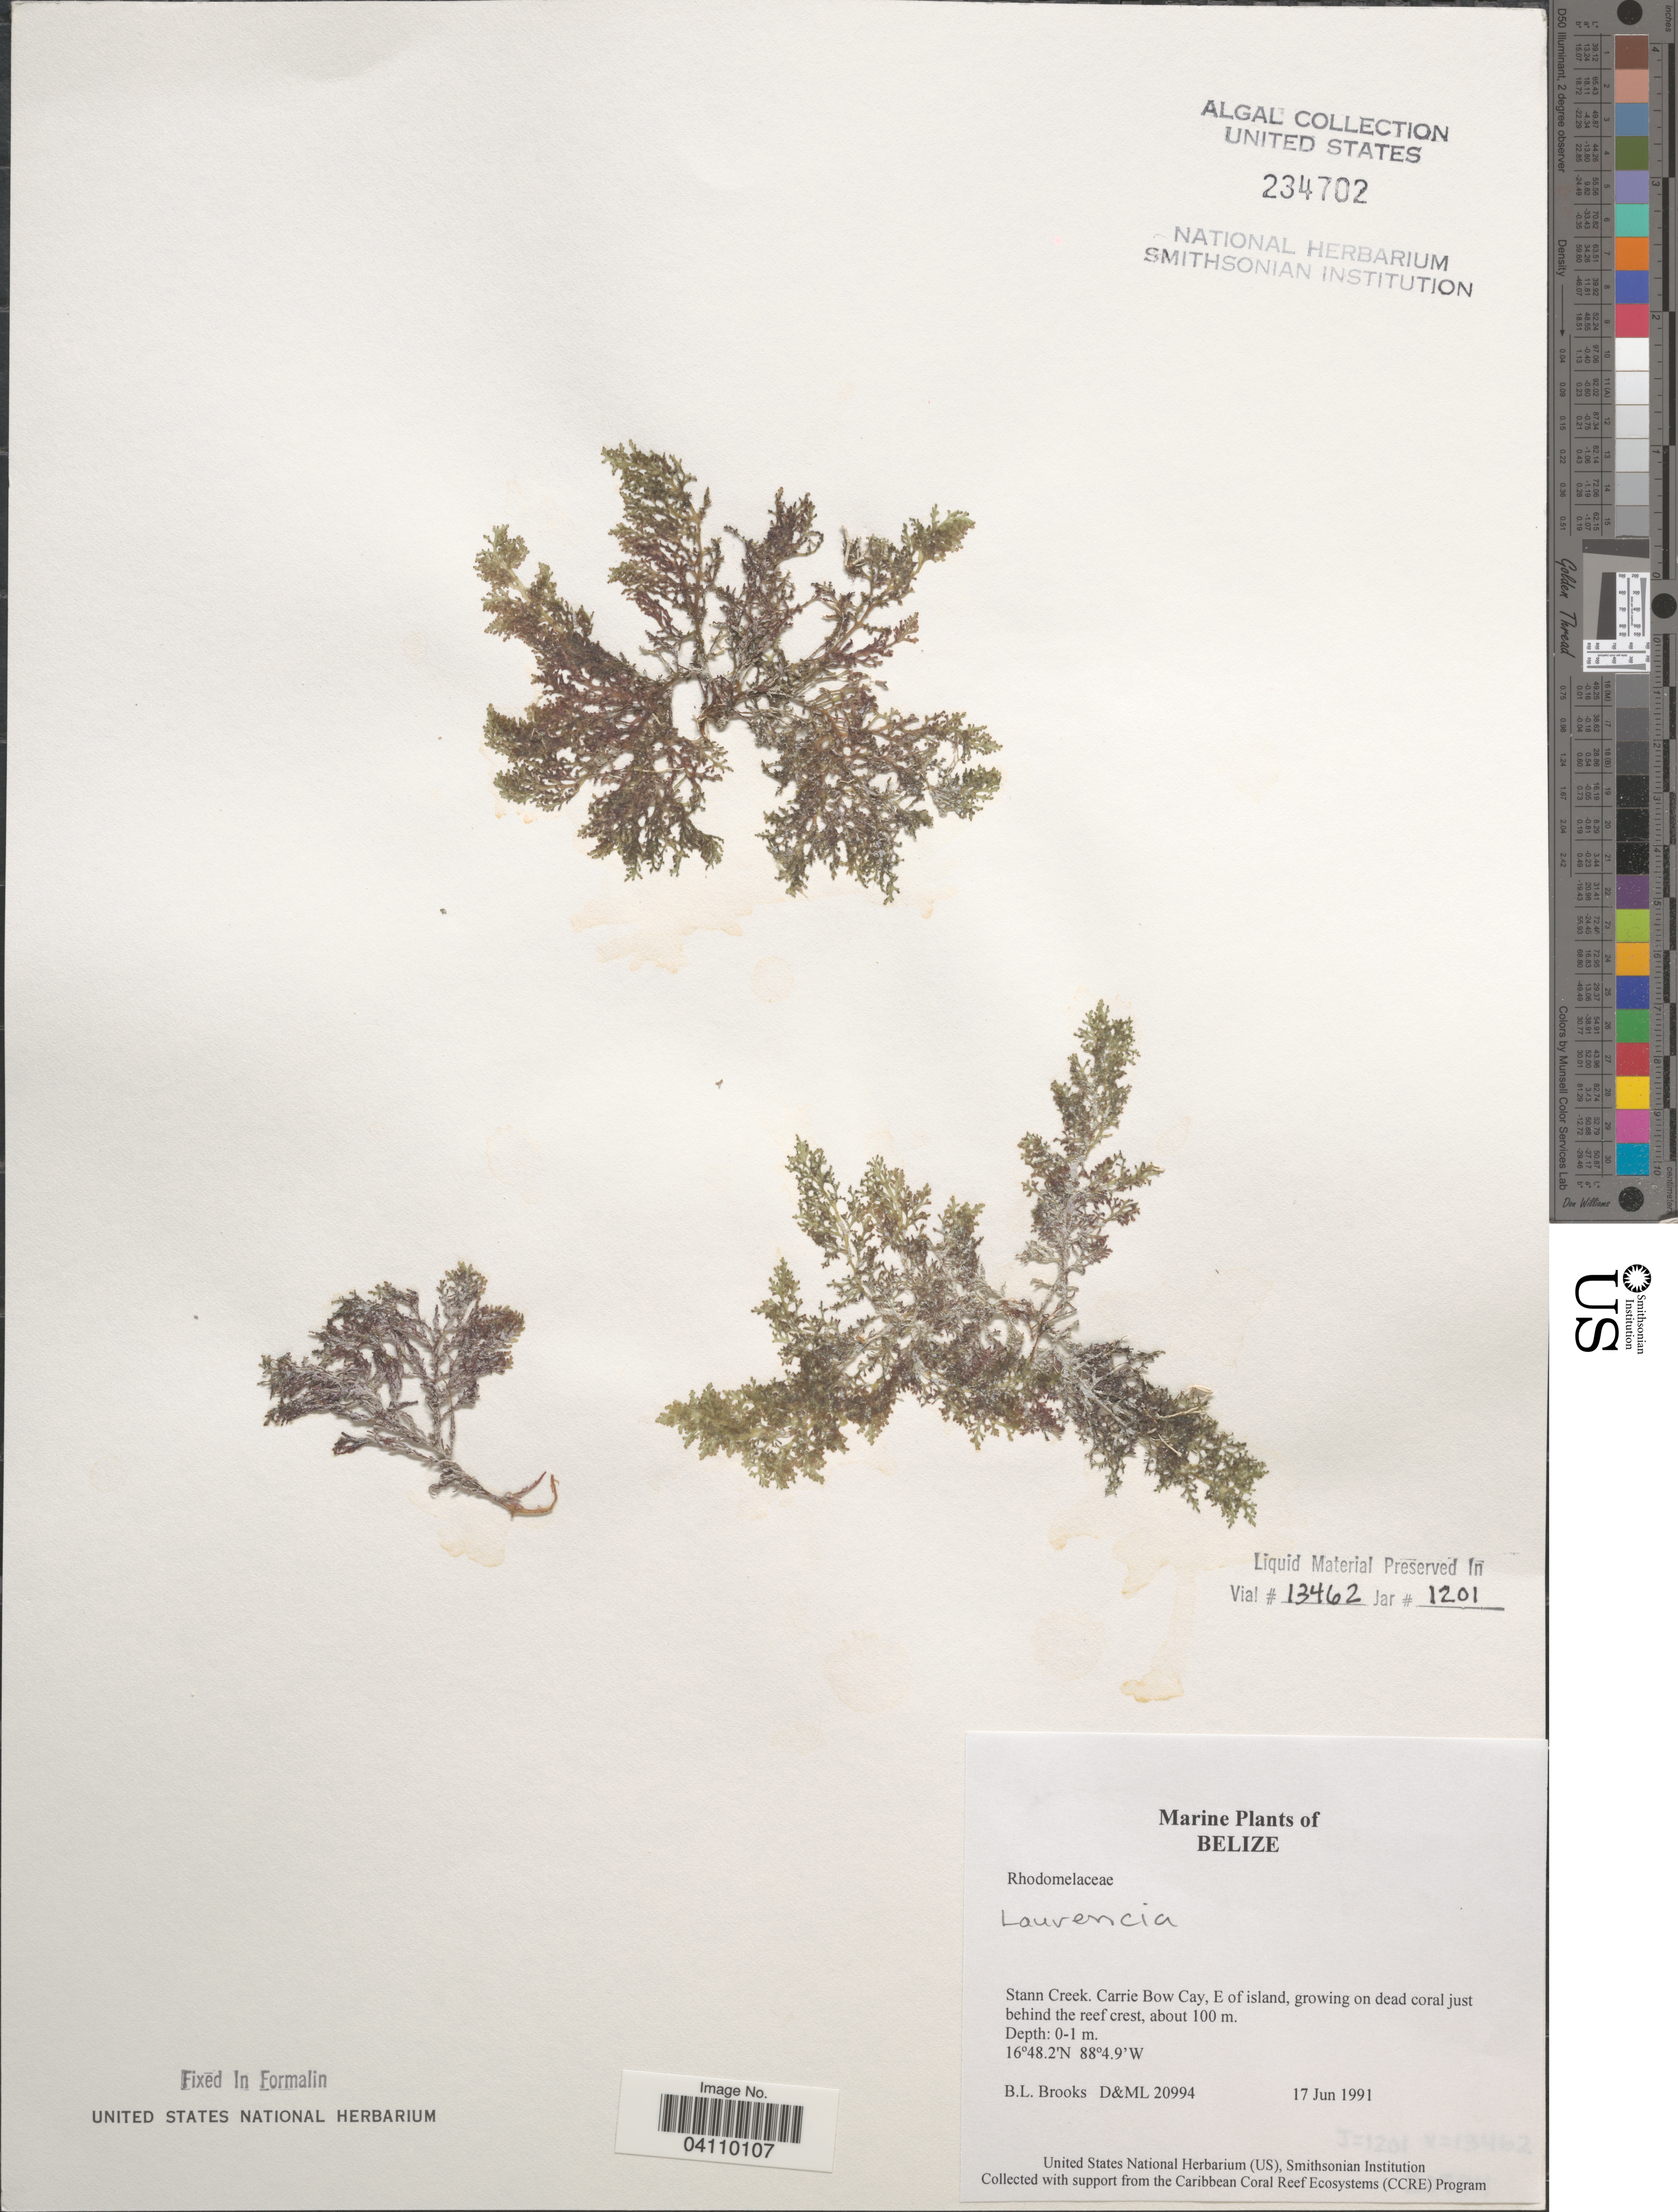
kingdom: Plantae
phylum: Rhodophyta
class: Florideophyceae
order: Ceramiales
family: Rhodomelaceae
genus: Laurencia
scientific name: Laurencia sp.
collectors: B. Brooks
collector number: D&ML20994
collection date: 1991-06-17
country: Belize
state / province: Stann Creek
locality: Carrie Bow Cay, E of island, growing on dead coral just behind the reef crest.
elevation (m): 100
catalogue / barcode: US 234702